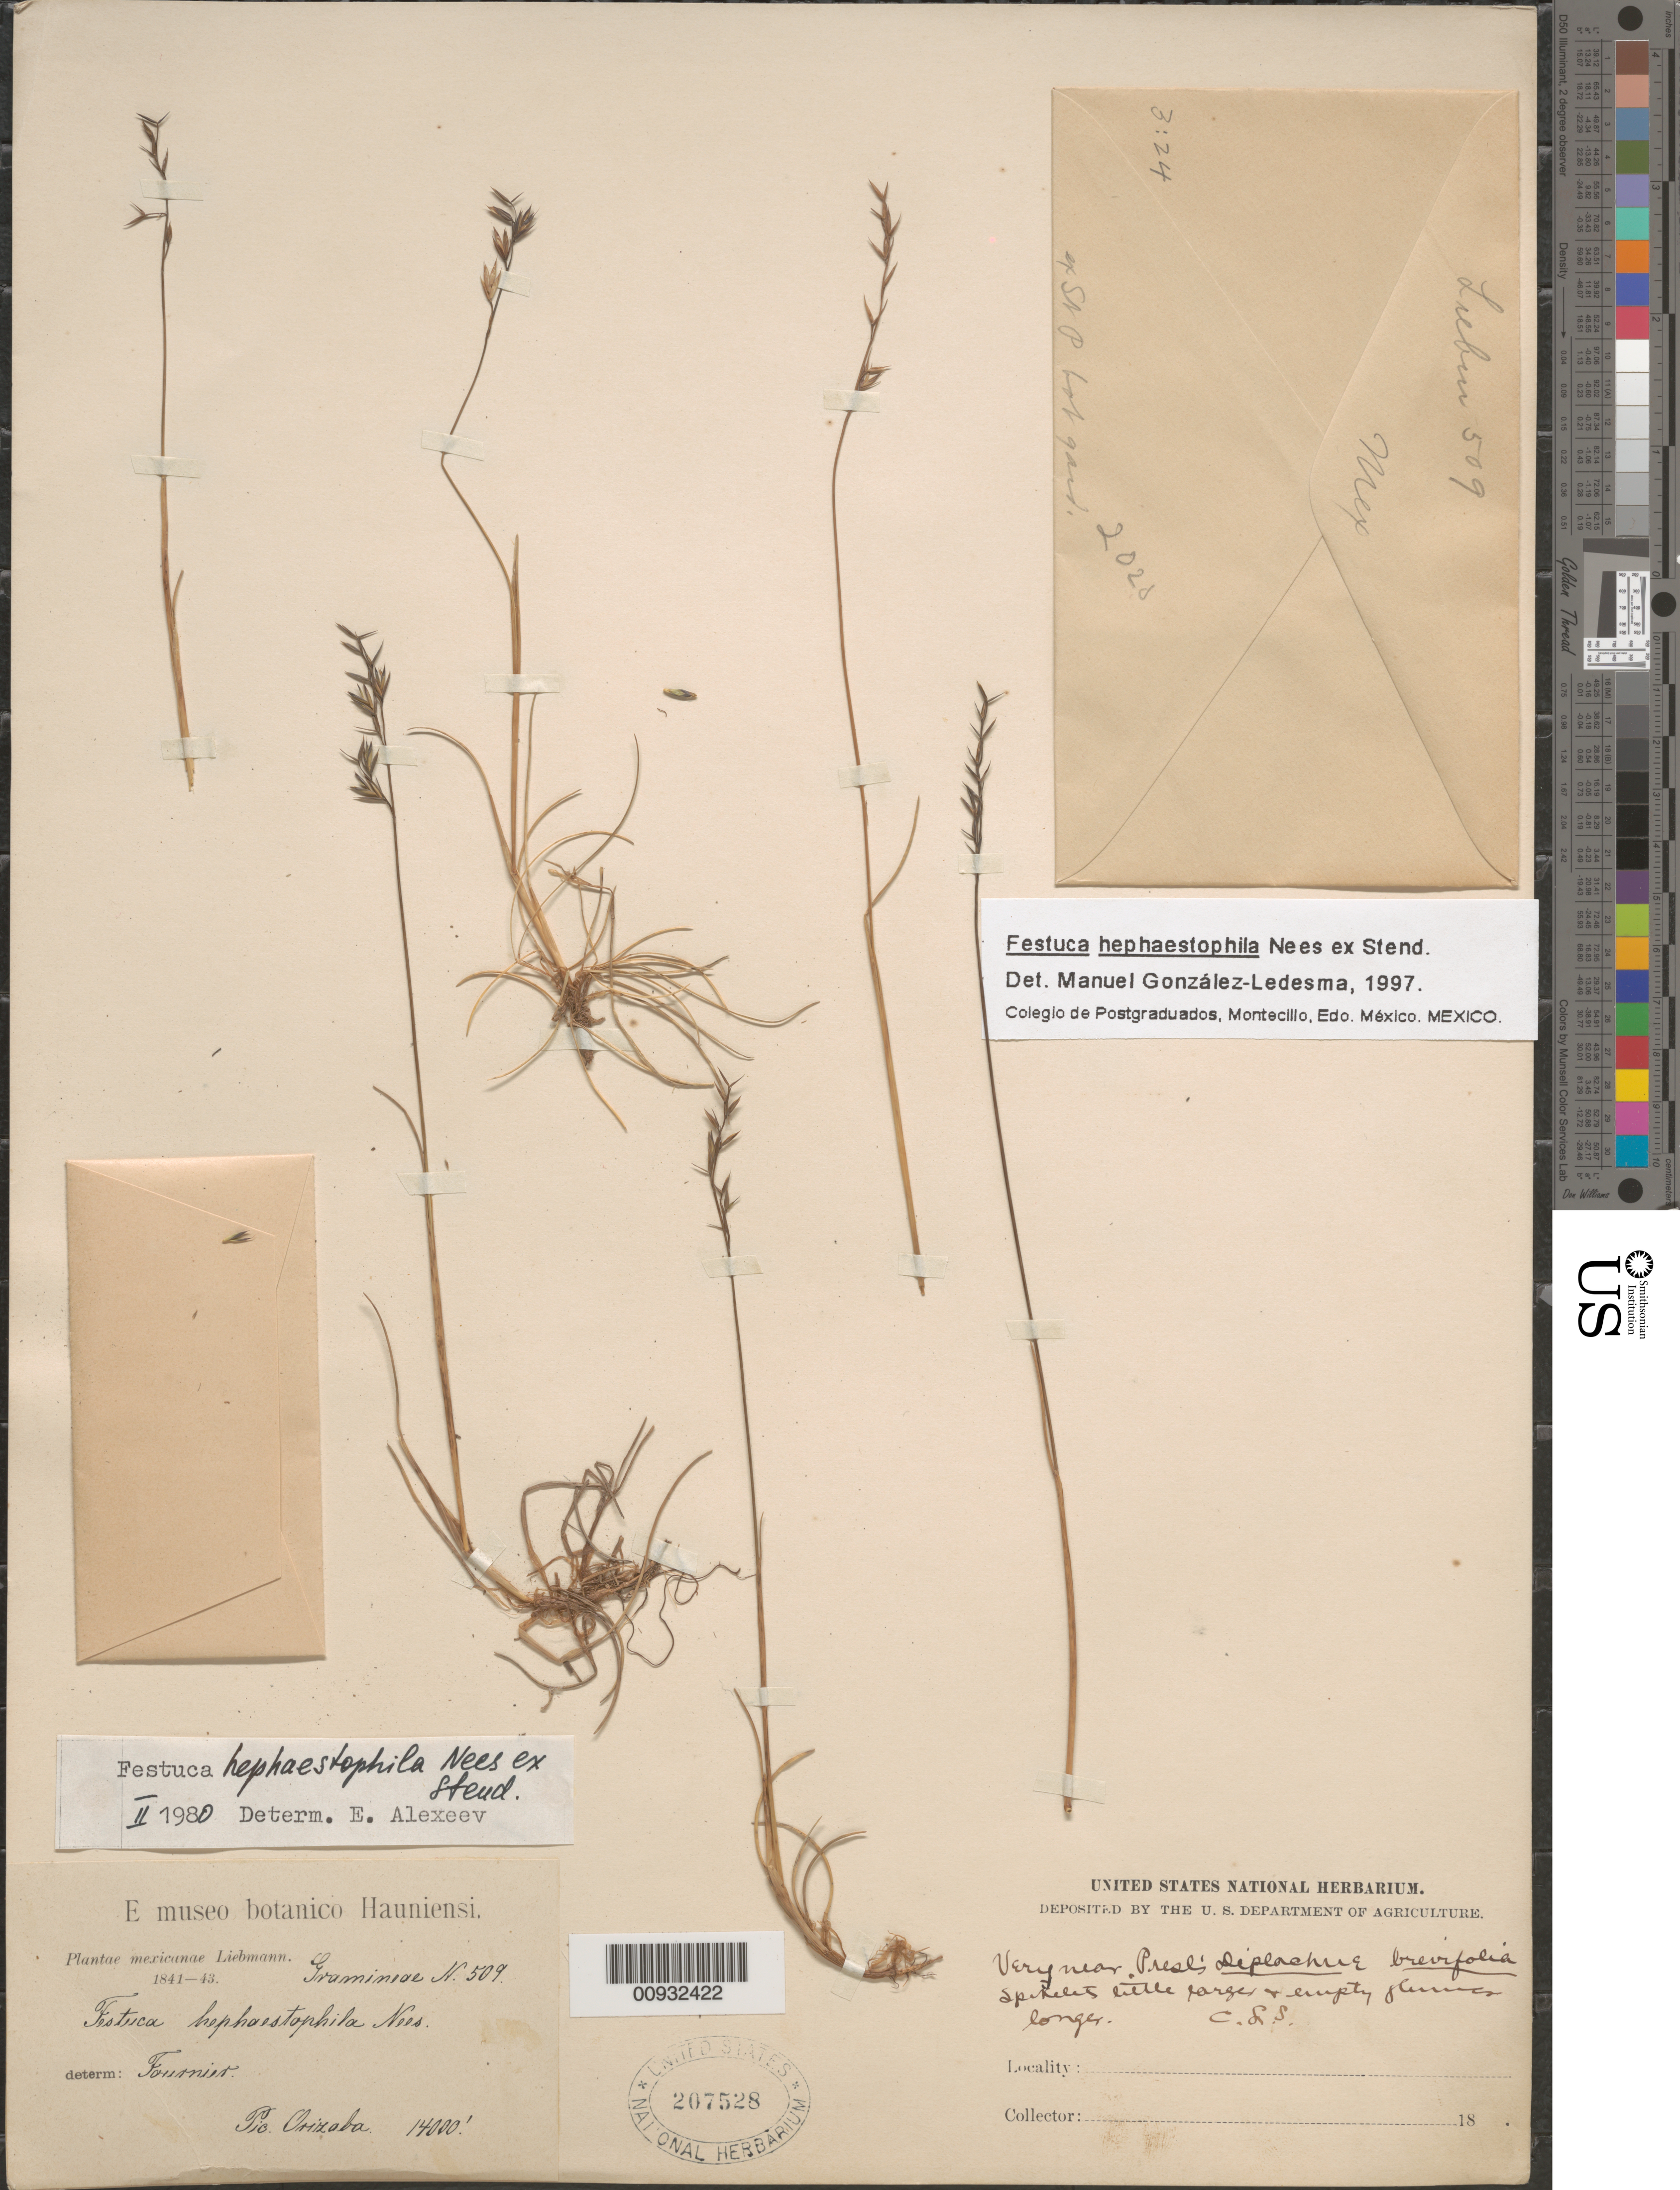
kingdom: Plantae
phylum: Tracheophyta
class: Liliopsida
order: Poales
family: Poaceae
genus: Festuca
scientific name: Festuca hephaestophila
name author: Nees ex Steud.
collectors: F. M. Liebmann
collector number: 509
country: Mexico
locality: Pic Orizaba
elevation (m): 4267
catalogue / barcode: US 207528